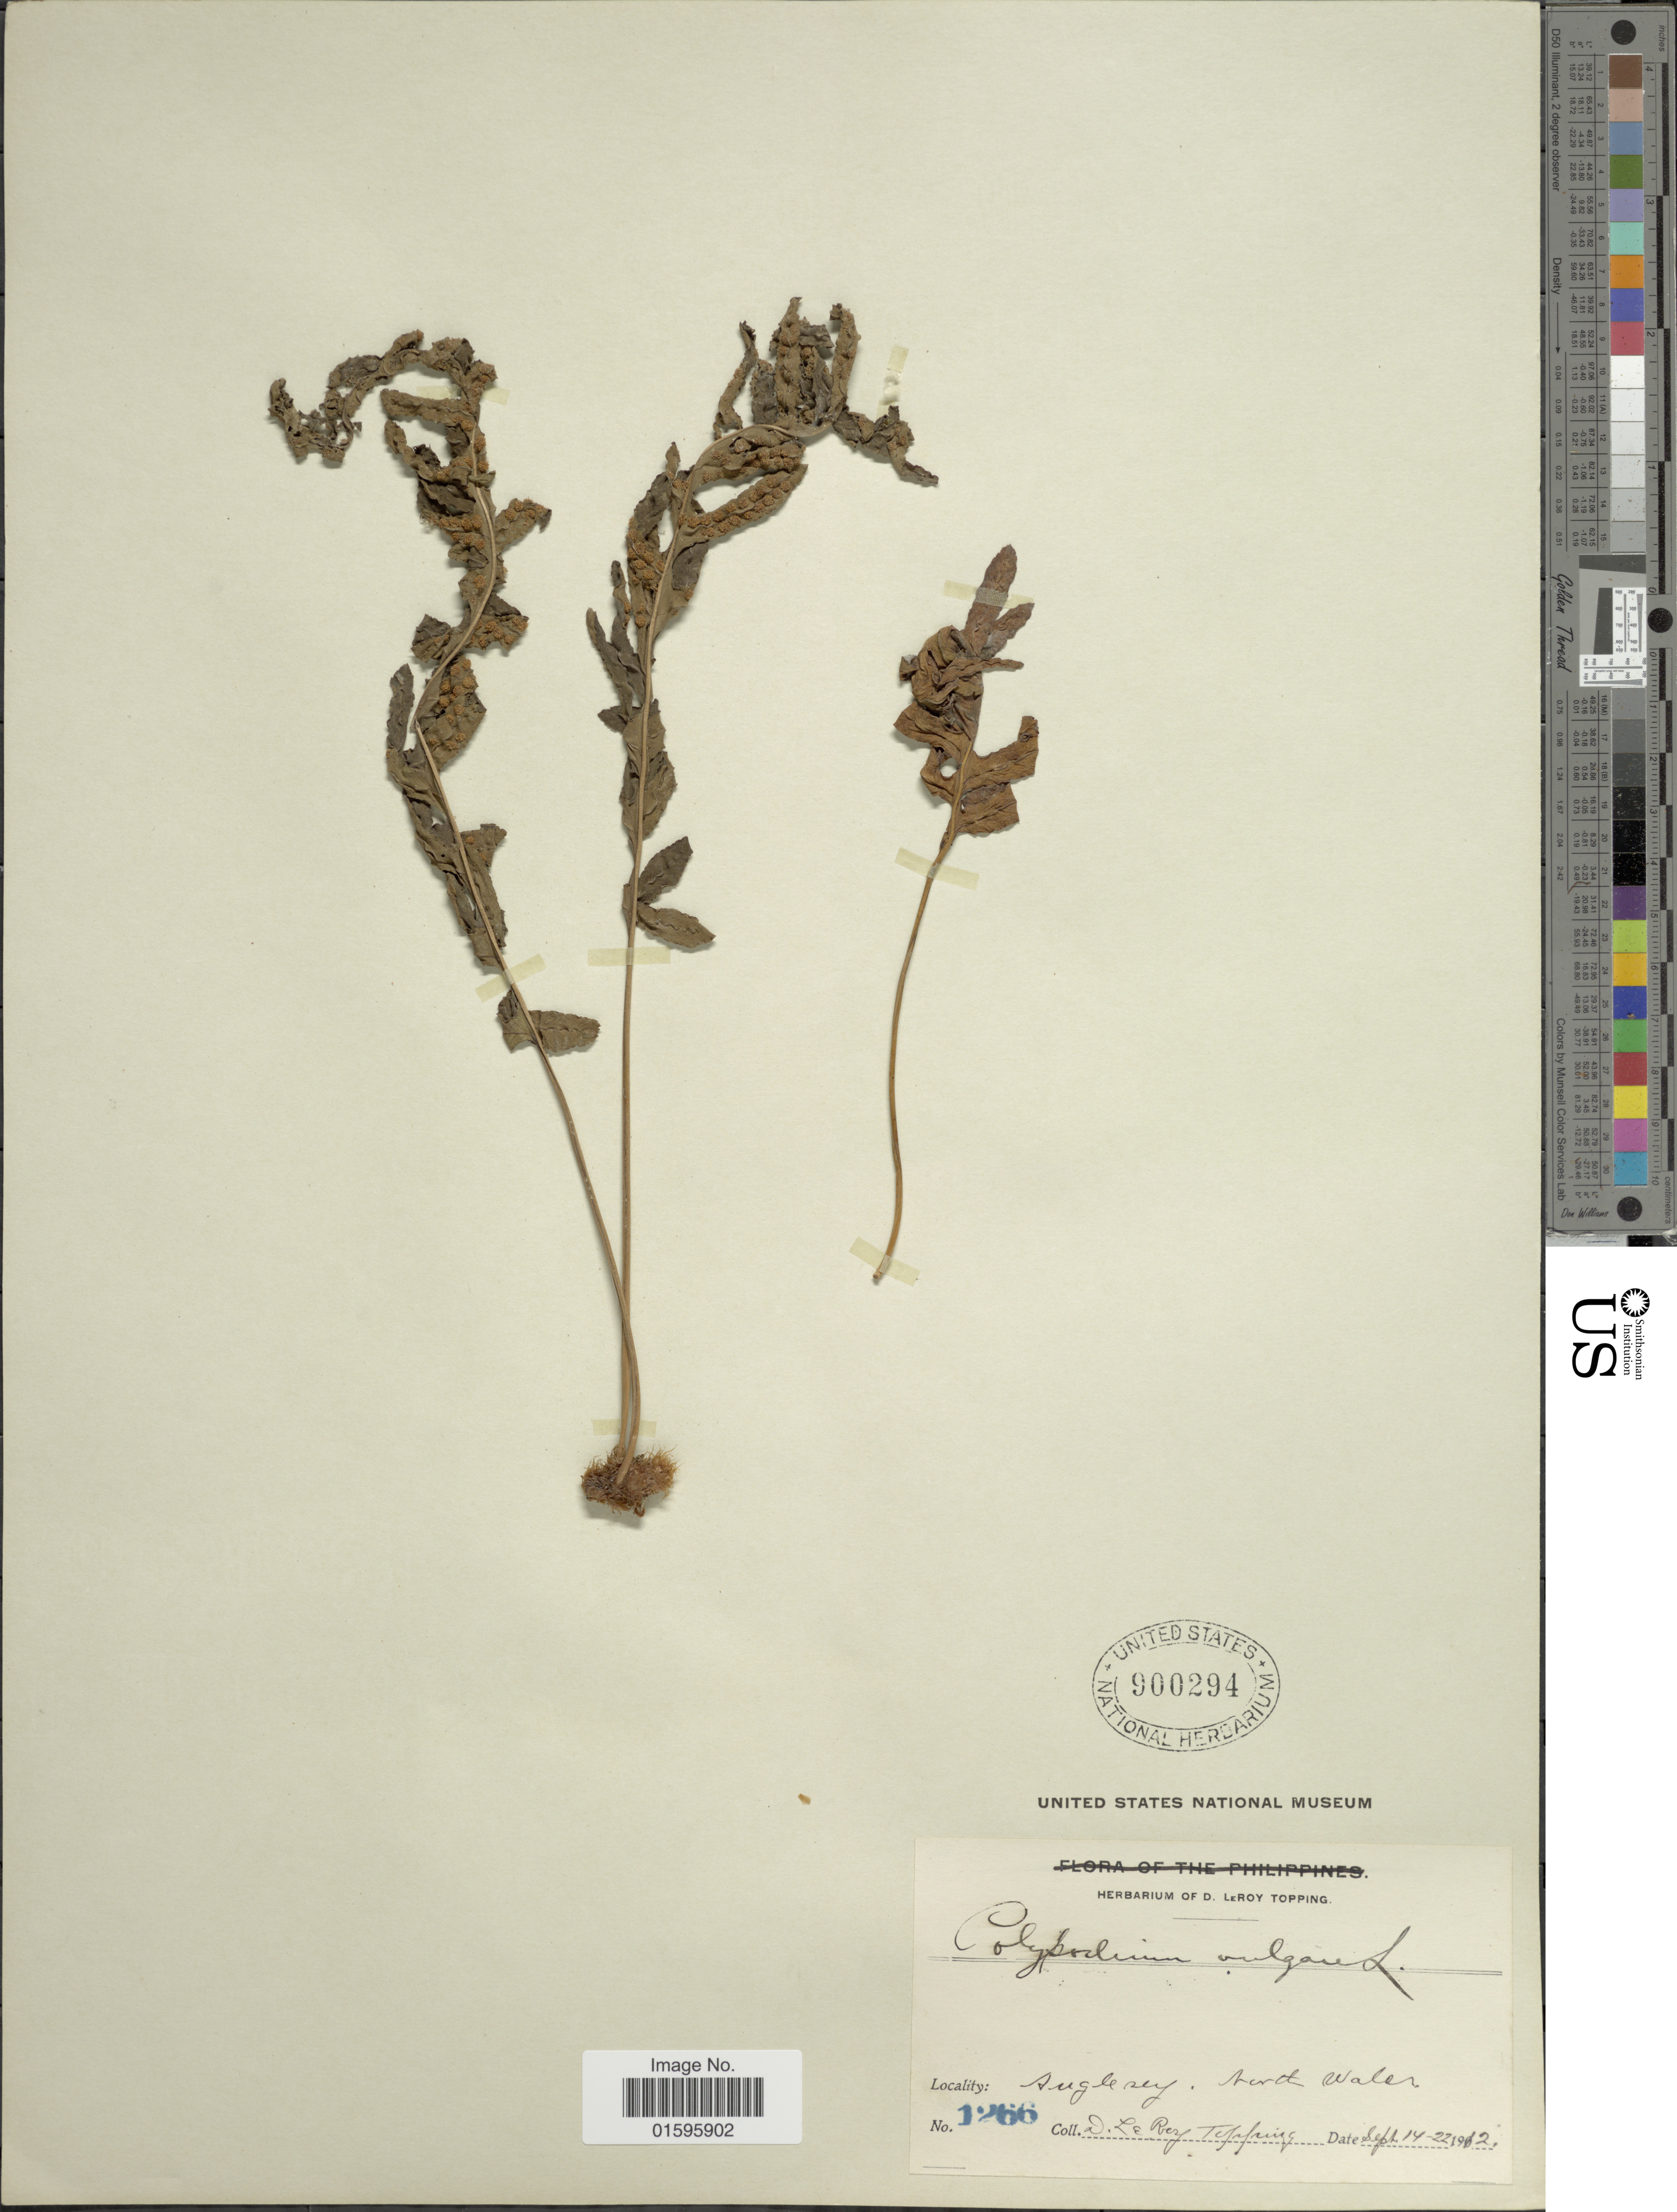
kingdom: Plantae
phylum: Tracheophyta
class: Polypodiopsida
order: Polypodiales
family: Polypodiaceae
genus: Polypodium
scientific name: Polypodium vulgare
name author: L.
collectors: D. L. Topping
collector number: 1266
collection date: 1912-09-14/1912-09-22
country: United Kingdom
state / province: Wales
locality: Auglesey, North Wales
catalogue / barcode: US 900294